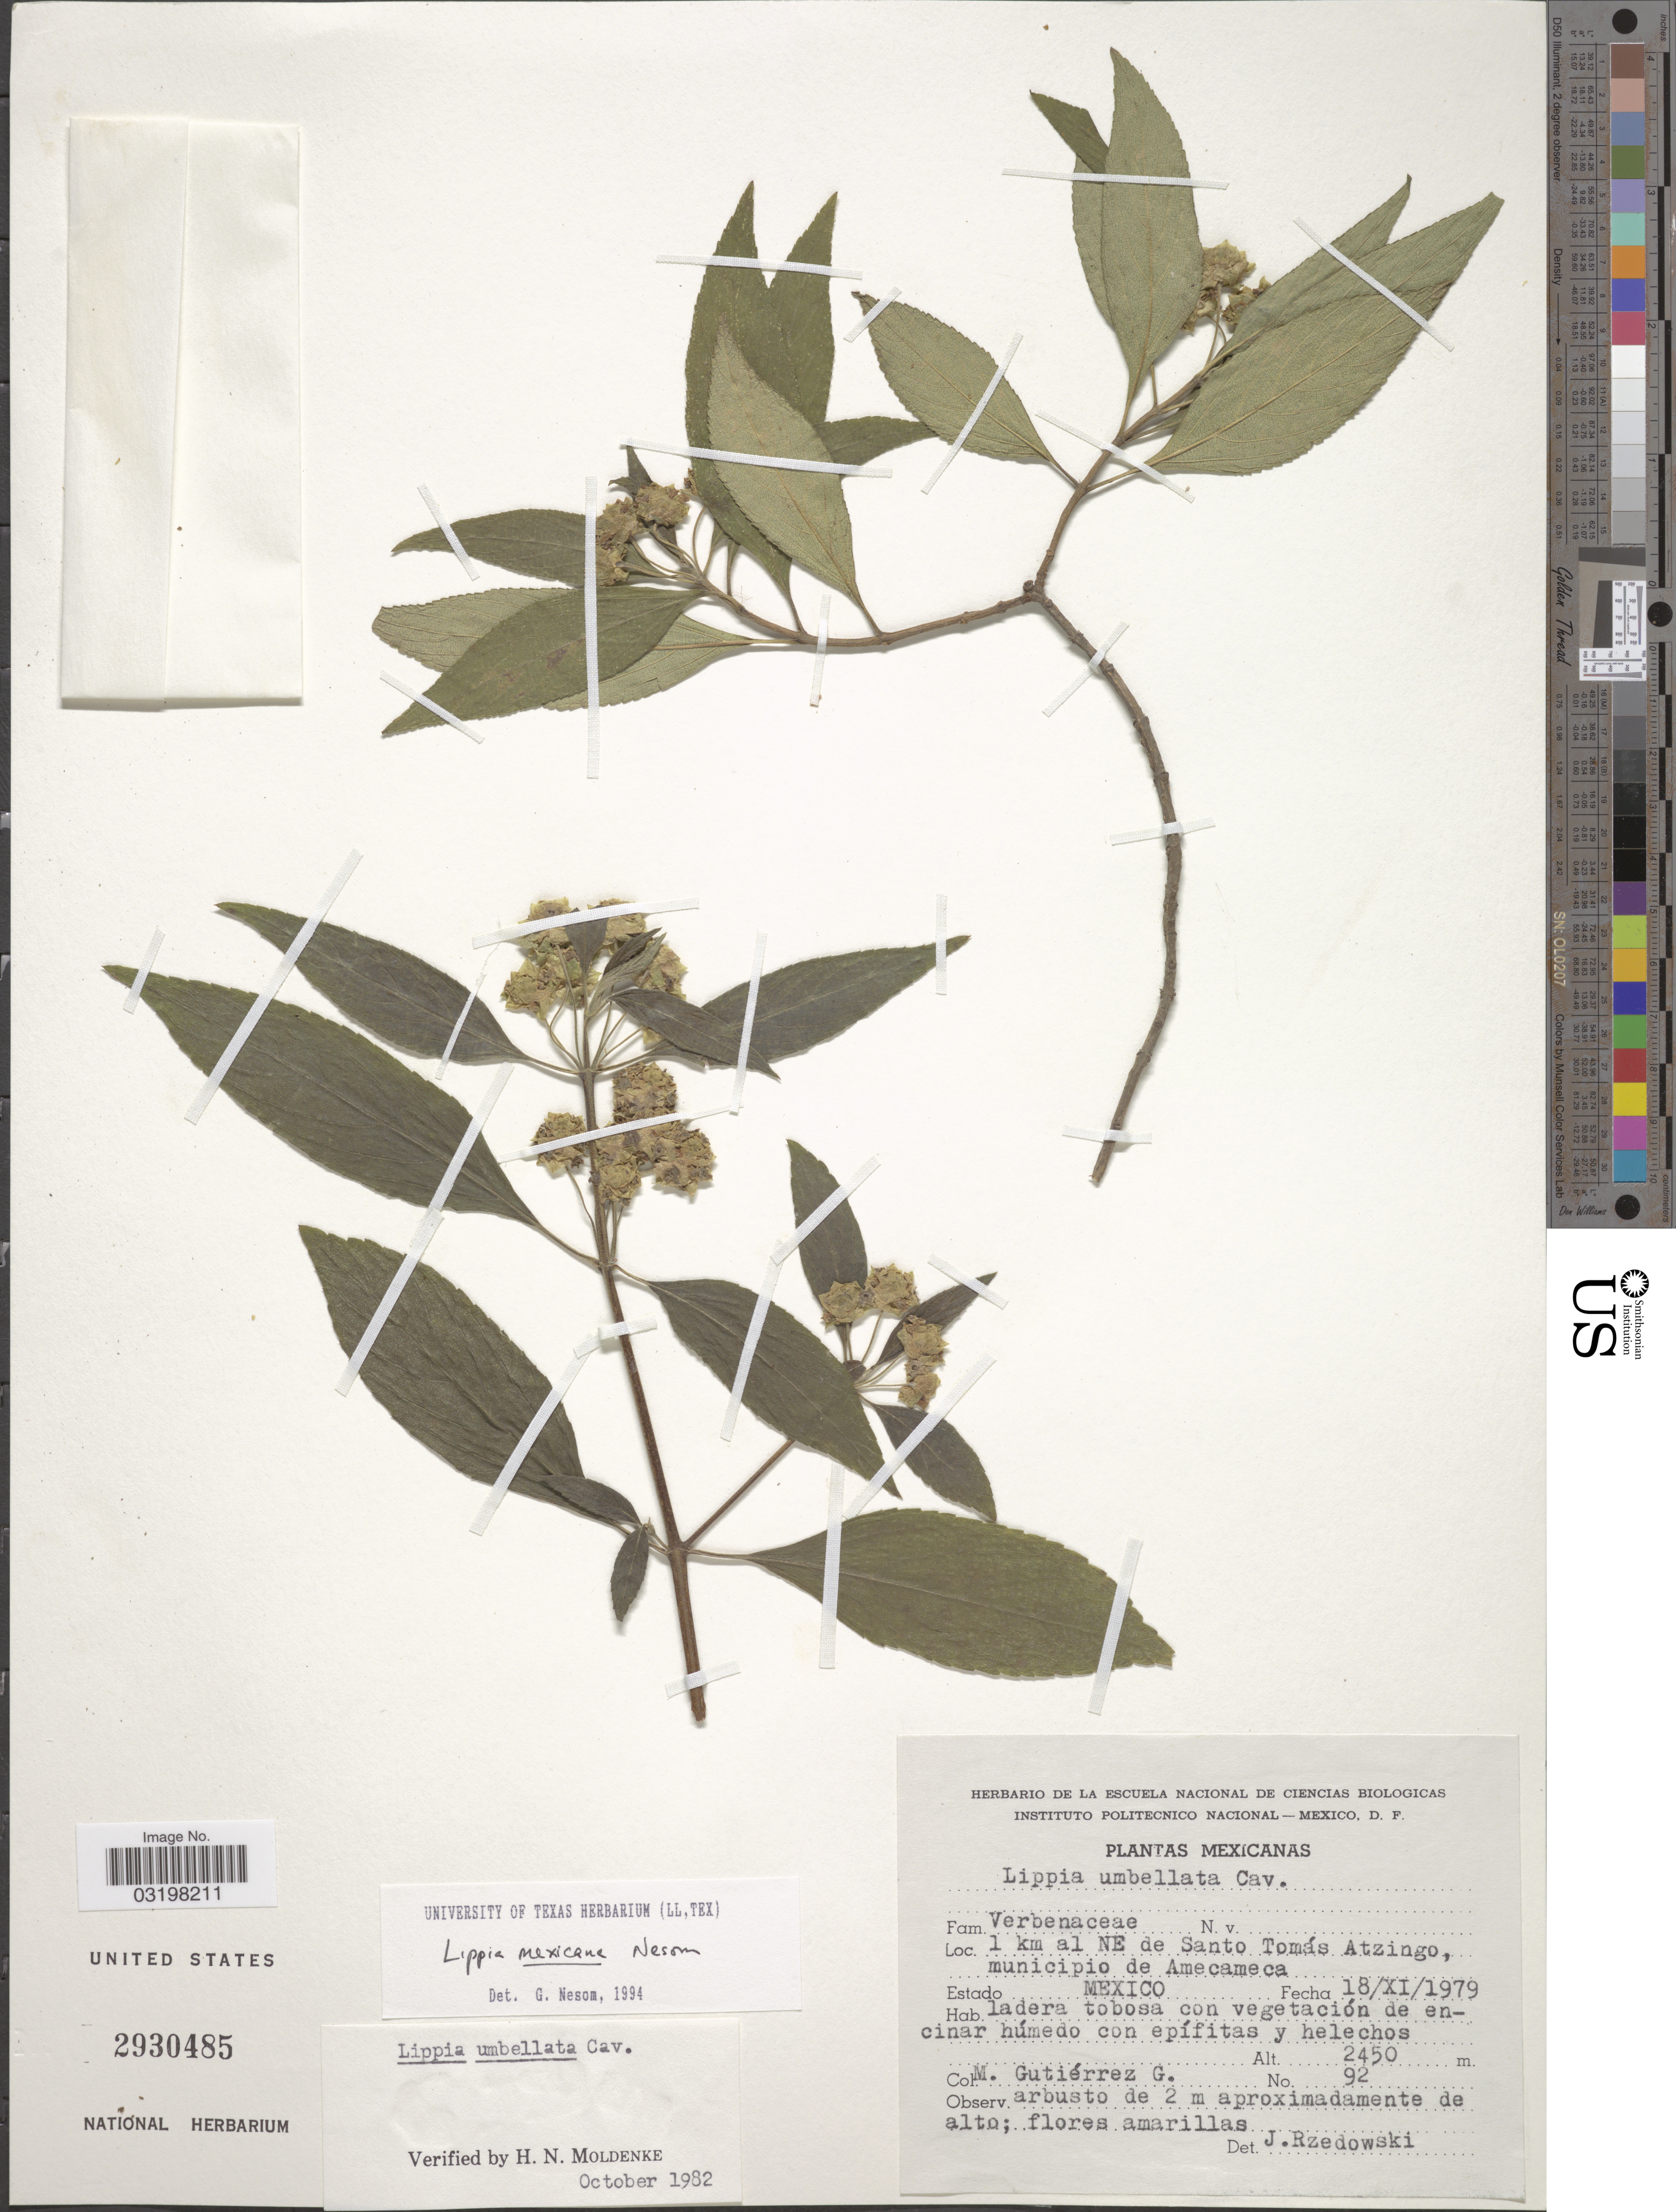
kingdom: Plantae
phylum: Tracheophyta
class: Magnoliopsida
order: Lamiales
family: Verbenaceae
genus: Lippia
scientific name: Lippia mexicana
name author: G.L. Nesom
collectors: M. Gutierrez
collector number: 92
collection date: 1979-11-18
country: Mexico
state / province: México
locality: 1 km al NE de Santo Tomás Atzingo, municipio de Amecameca.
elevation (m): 2450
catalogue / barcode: US 2930485